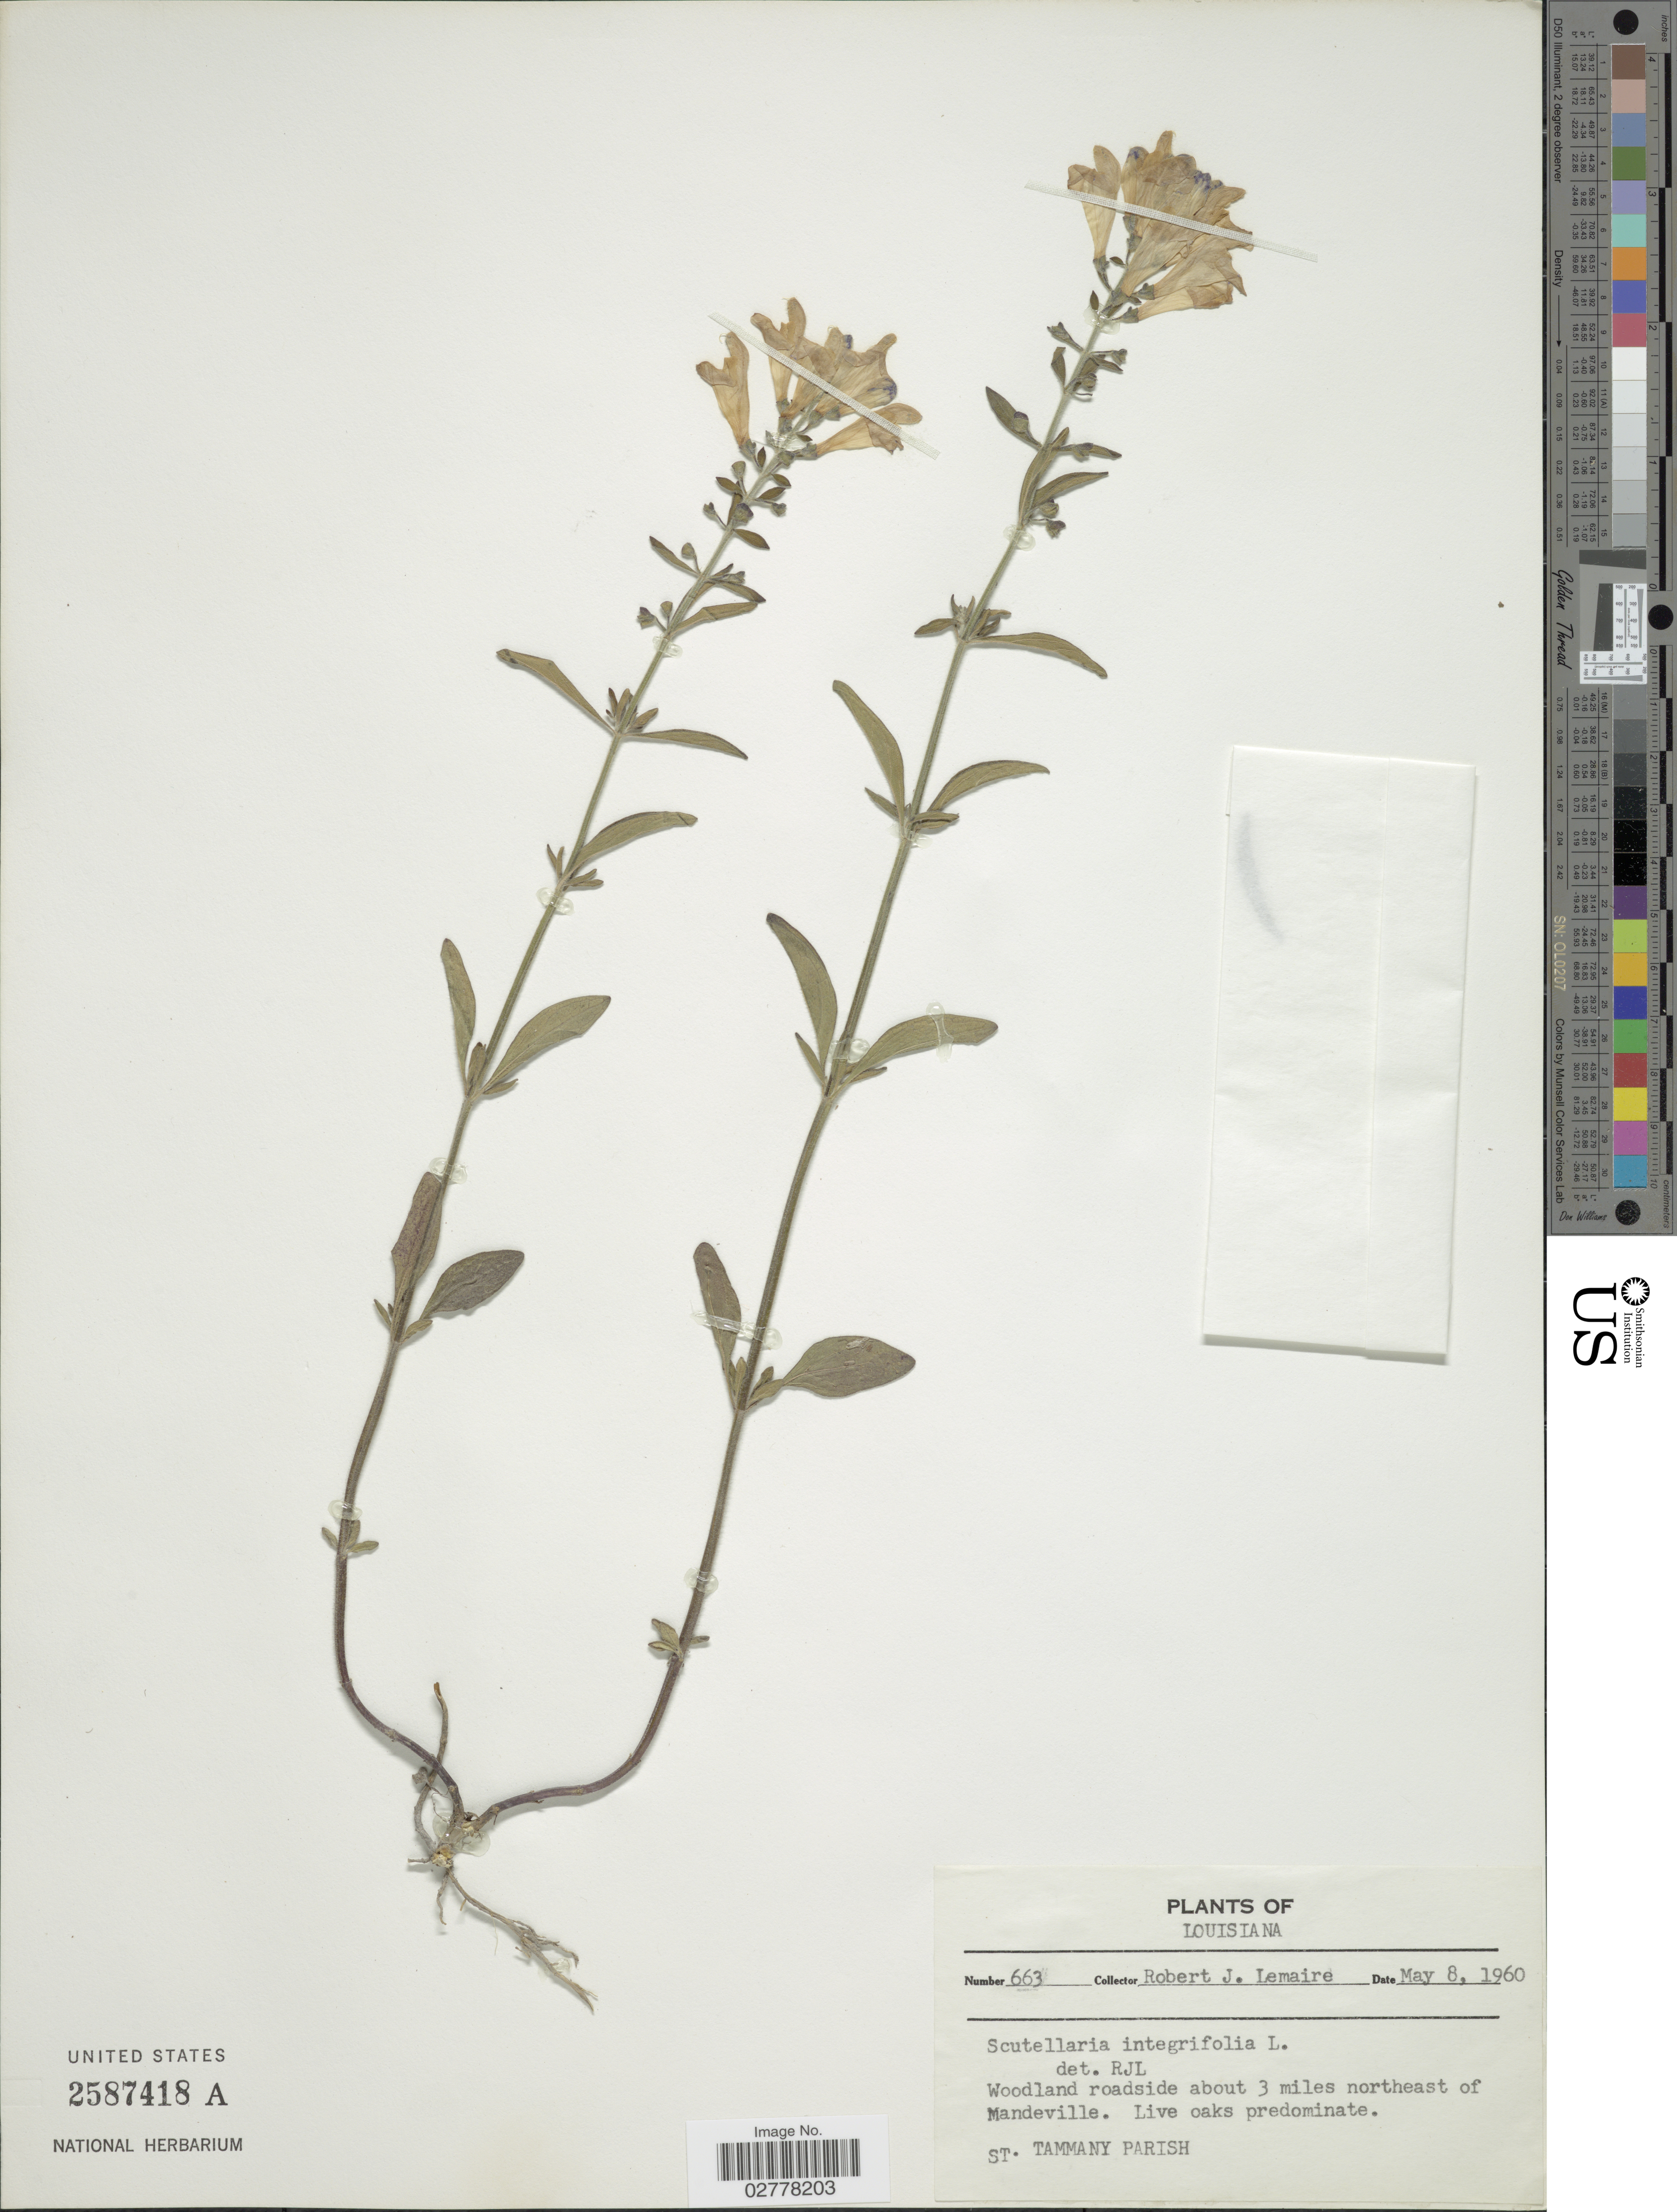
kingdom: Plantae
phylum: Tracheophyta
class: Magnoliopsida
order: Lamiales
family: Lamiaceae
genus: Scutellaria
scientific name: Scutellaria integrifolia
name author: L.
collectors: R. J. Lemaire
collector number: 663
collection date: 1960-05-08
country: United States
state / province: Louisiana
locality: Woodland roadside about 3 miles northeast of Mandeville. St. Tammany Parish.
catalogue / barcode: US 2587418A